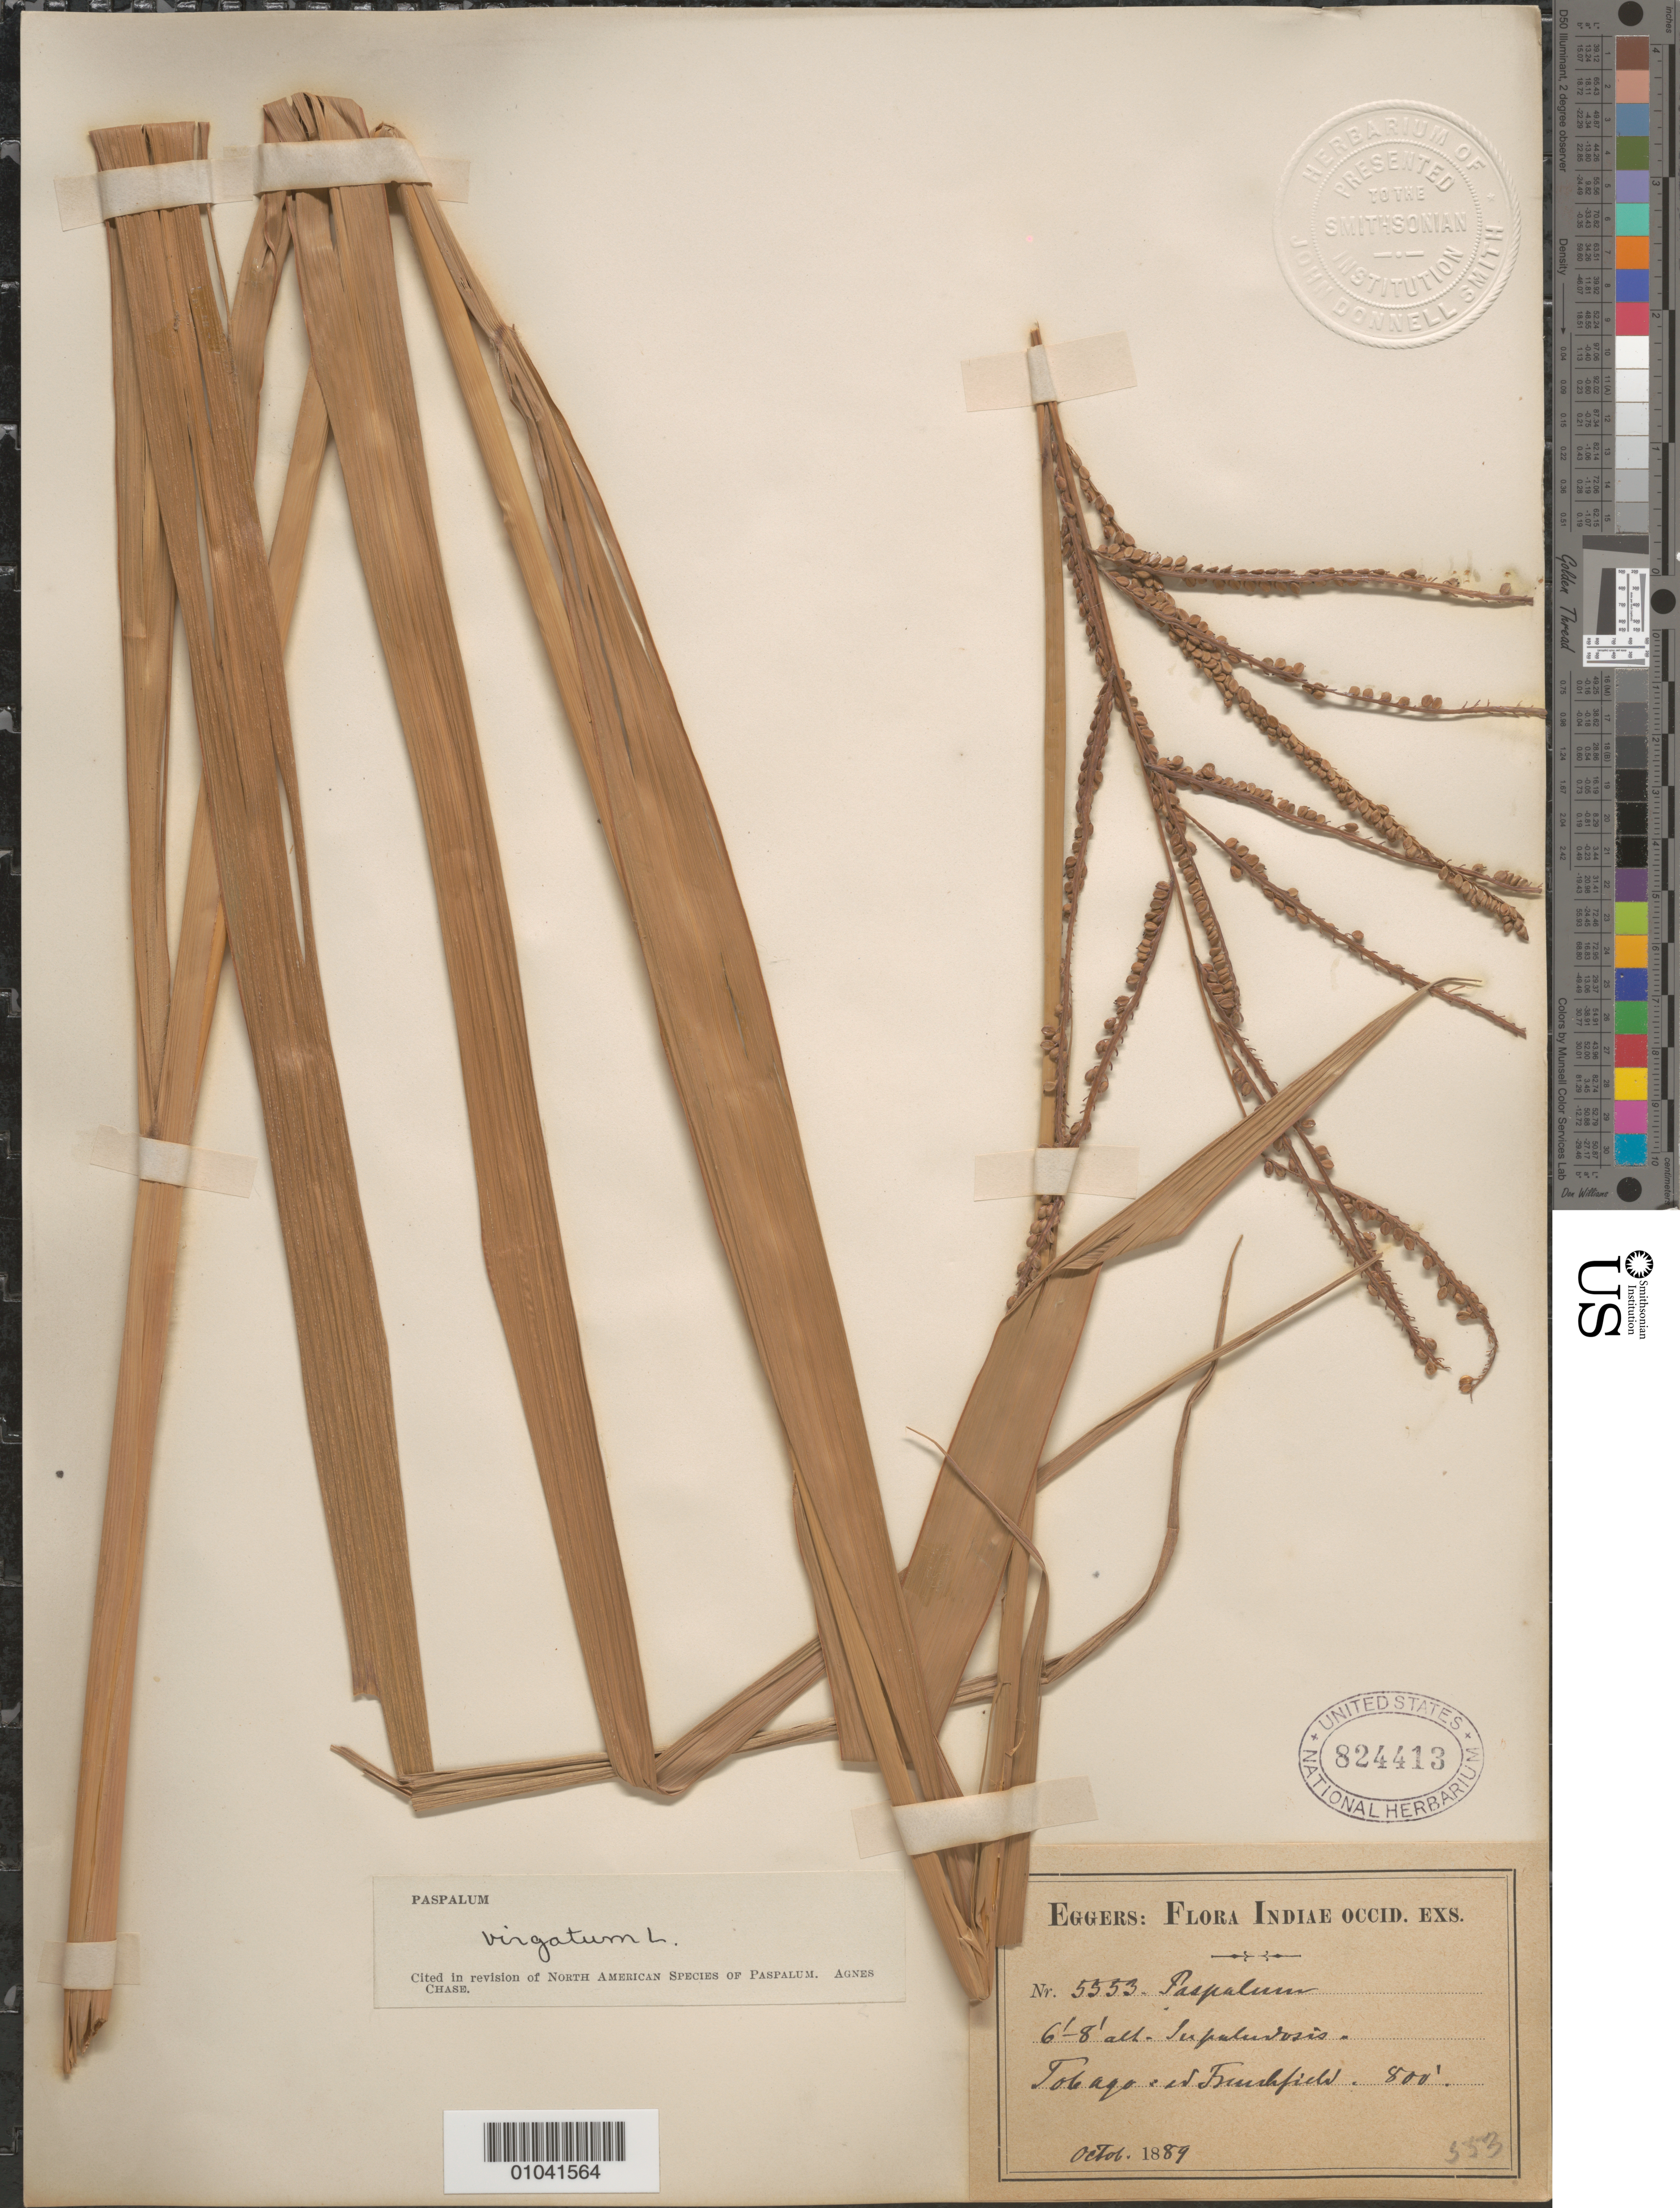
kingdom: Plantae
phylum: Tracheophyta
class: Liliopsida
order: Poales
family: Poaceae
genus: Paspalum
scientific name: Paspalum virgatum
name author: L.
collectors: H. F. A. von Eggers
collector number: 5553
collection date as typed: Oct 1889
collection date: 1889-10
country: Trinidad and Tobago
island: Tobago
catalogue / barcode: US 824413